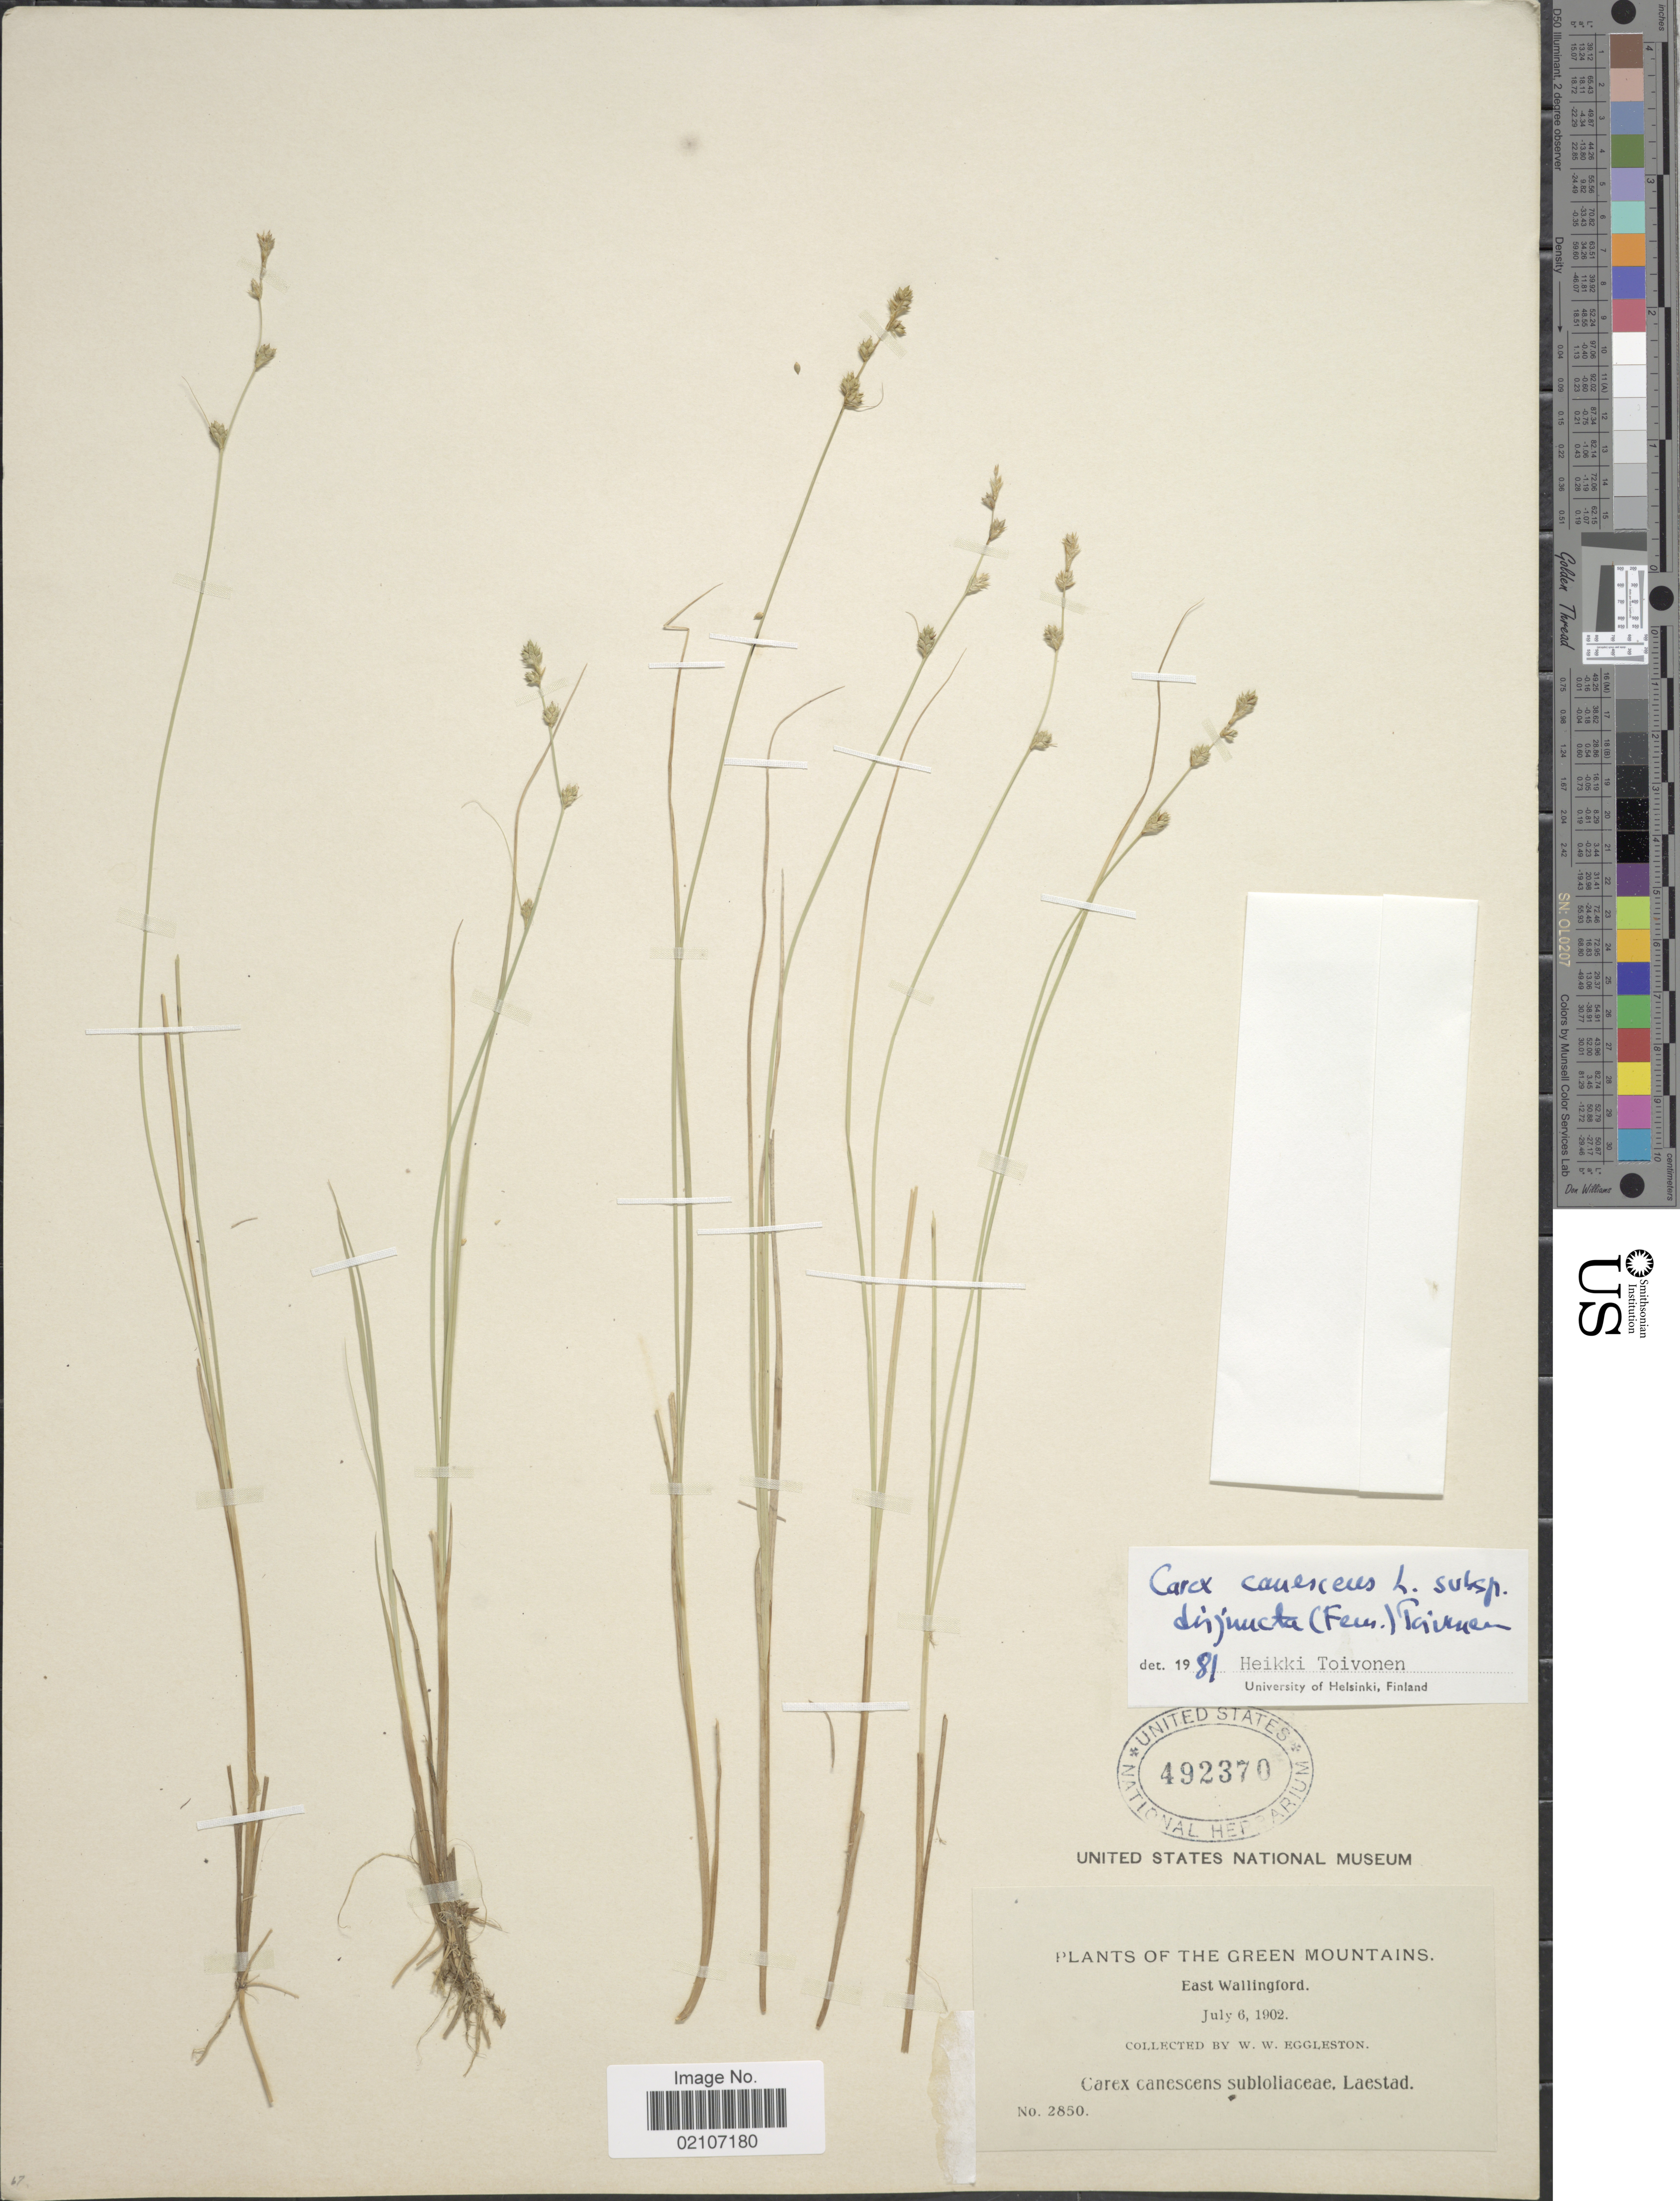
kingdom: Plantae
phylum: Tracheophyta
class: Liliopsida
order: Poales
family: Cyperaceae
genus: Carex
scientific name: Carex canescens var. disjuncta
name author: Fernald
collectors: W. W. Eggleston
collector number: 2850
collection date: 1902-07-06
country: United States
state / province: Vermont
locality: Green Mountains. East Wallingford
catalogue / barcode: US 492370